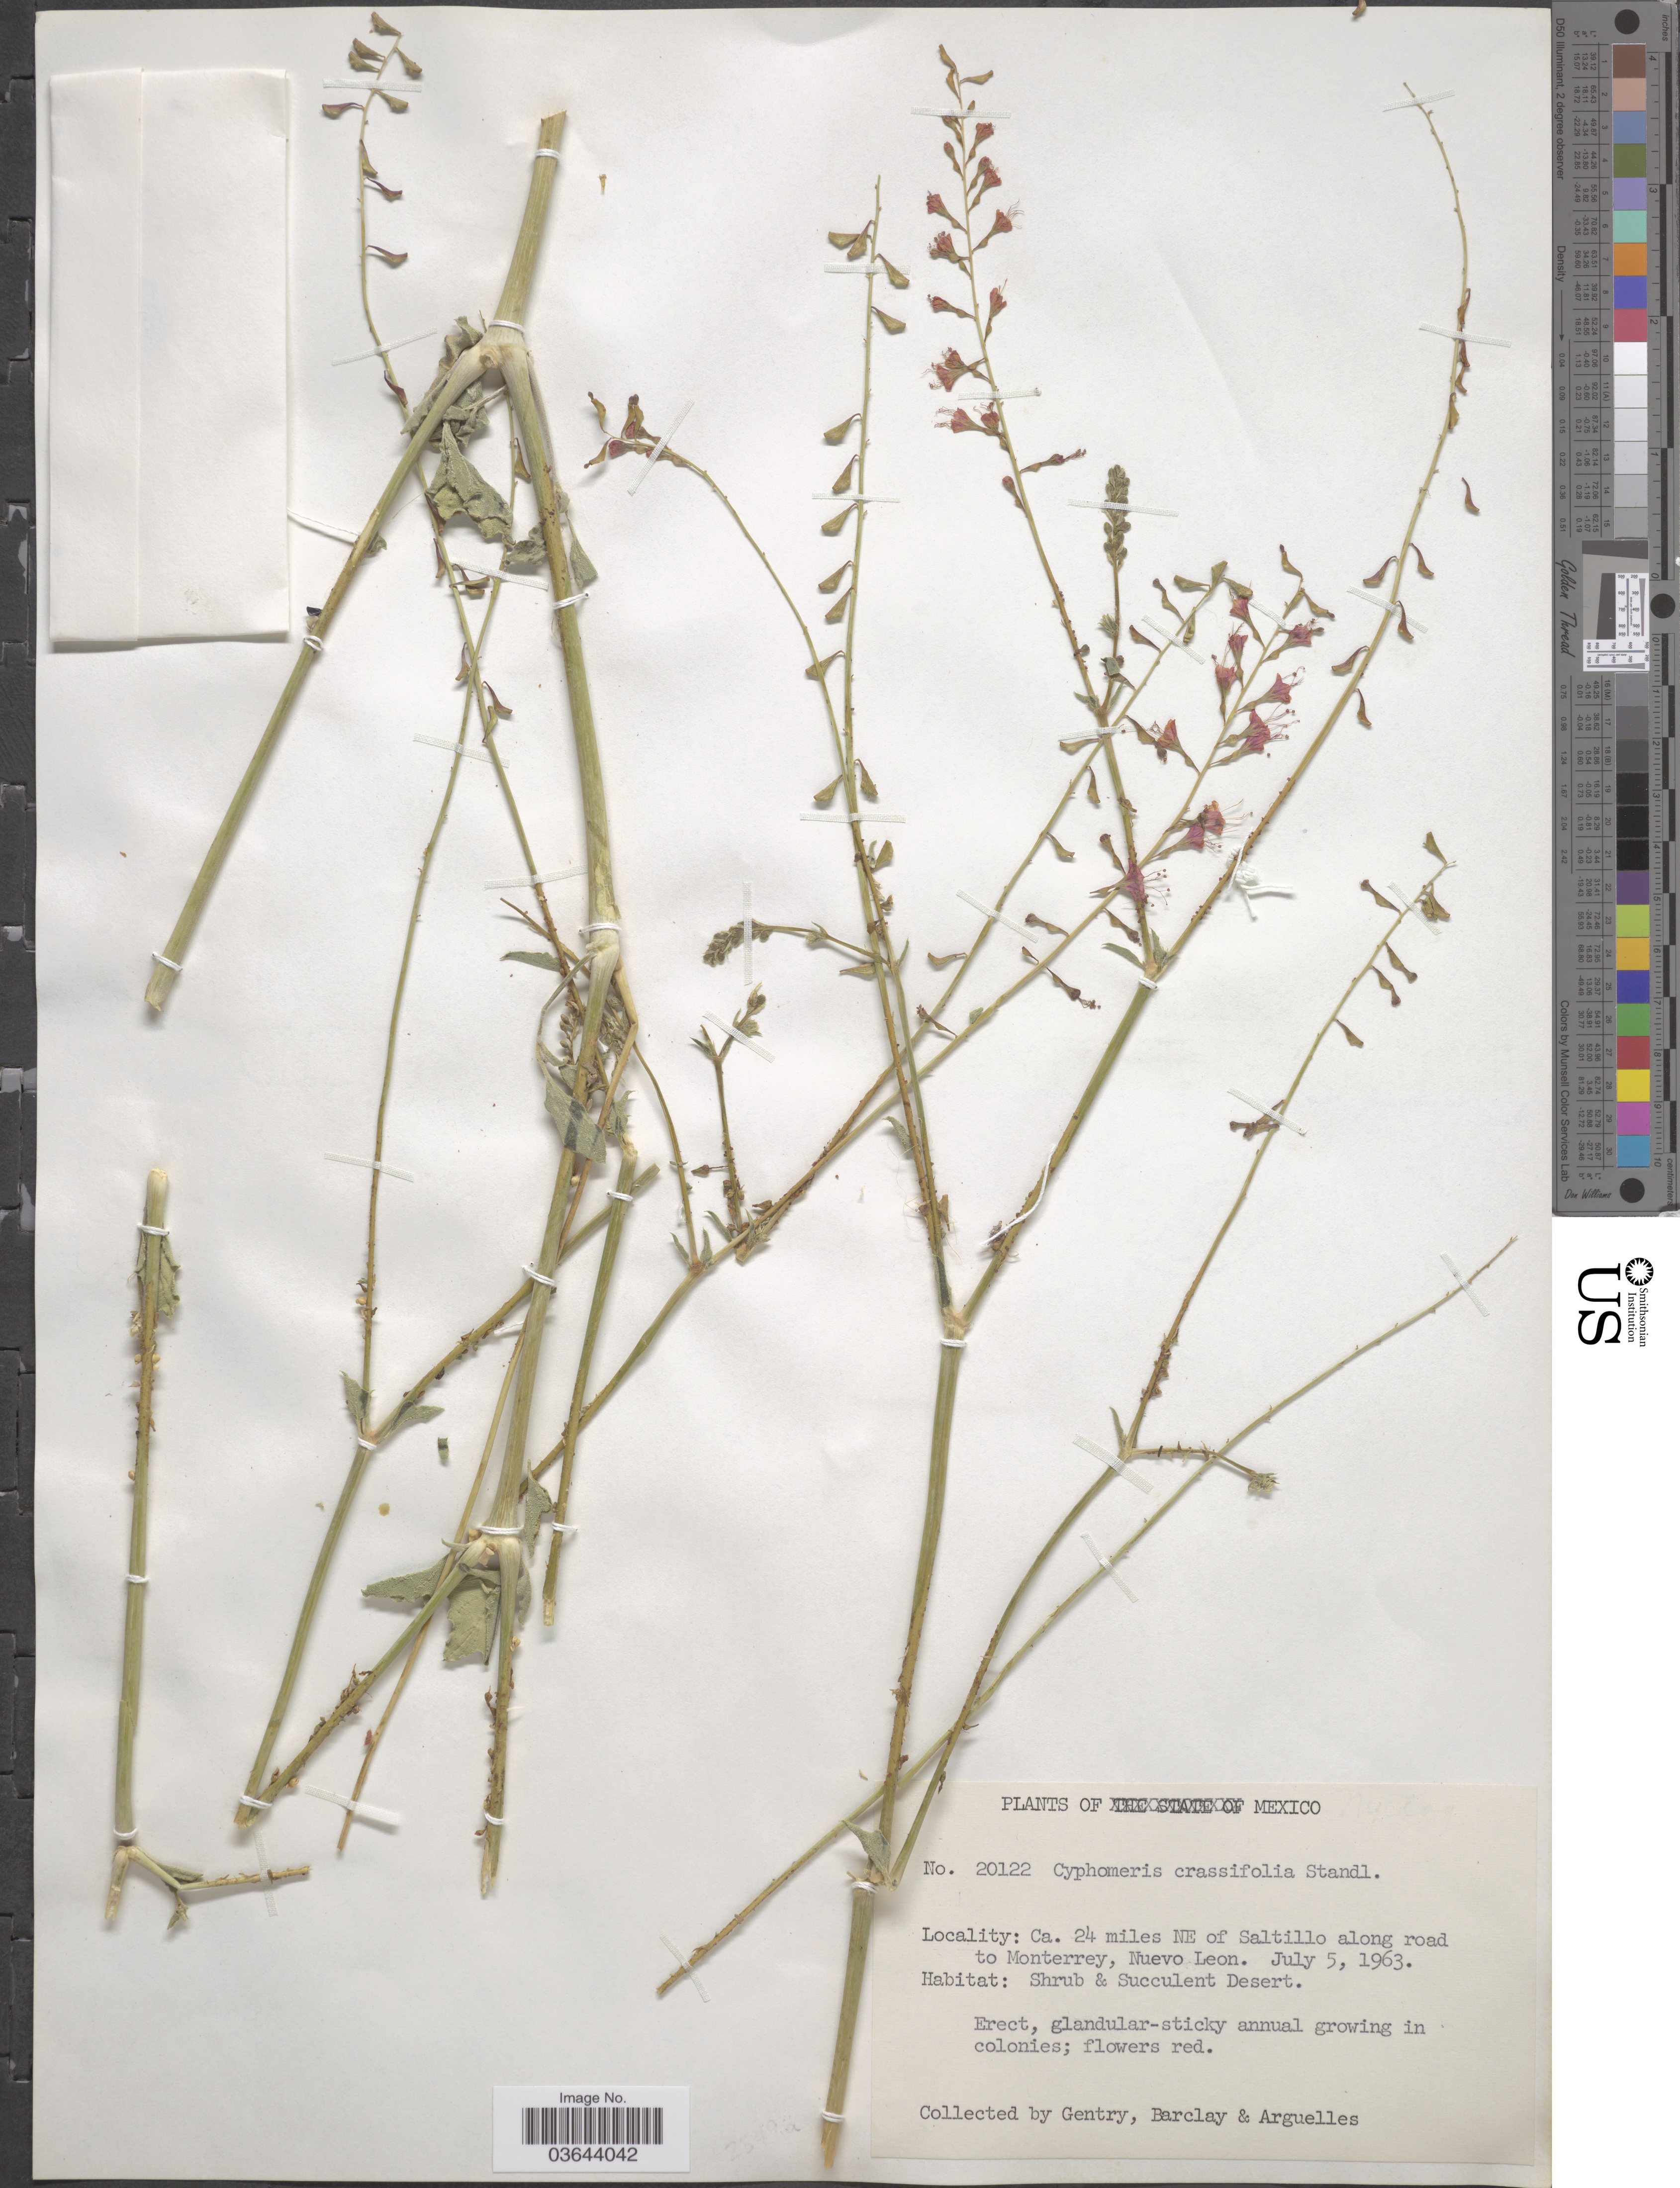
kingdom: Plantae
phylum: Tracheophyta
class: Magnoliopsida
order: Caryophyllales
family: Nyctaginaceae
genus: Cyphomeris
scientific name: Cyphomeris crassifolia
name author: (Standl.) Standl.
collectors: Gentry, --, -- Barclay & Arguelles, --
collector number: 20122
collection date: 1963-07-05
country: Mexico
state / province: Nuevo León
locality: Ca. 24 miles NE of Saltillo along road to Monterrey.